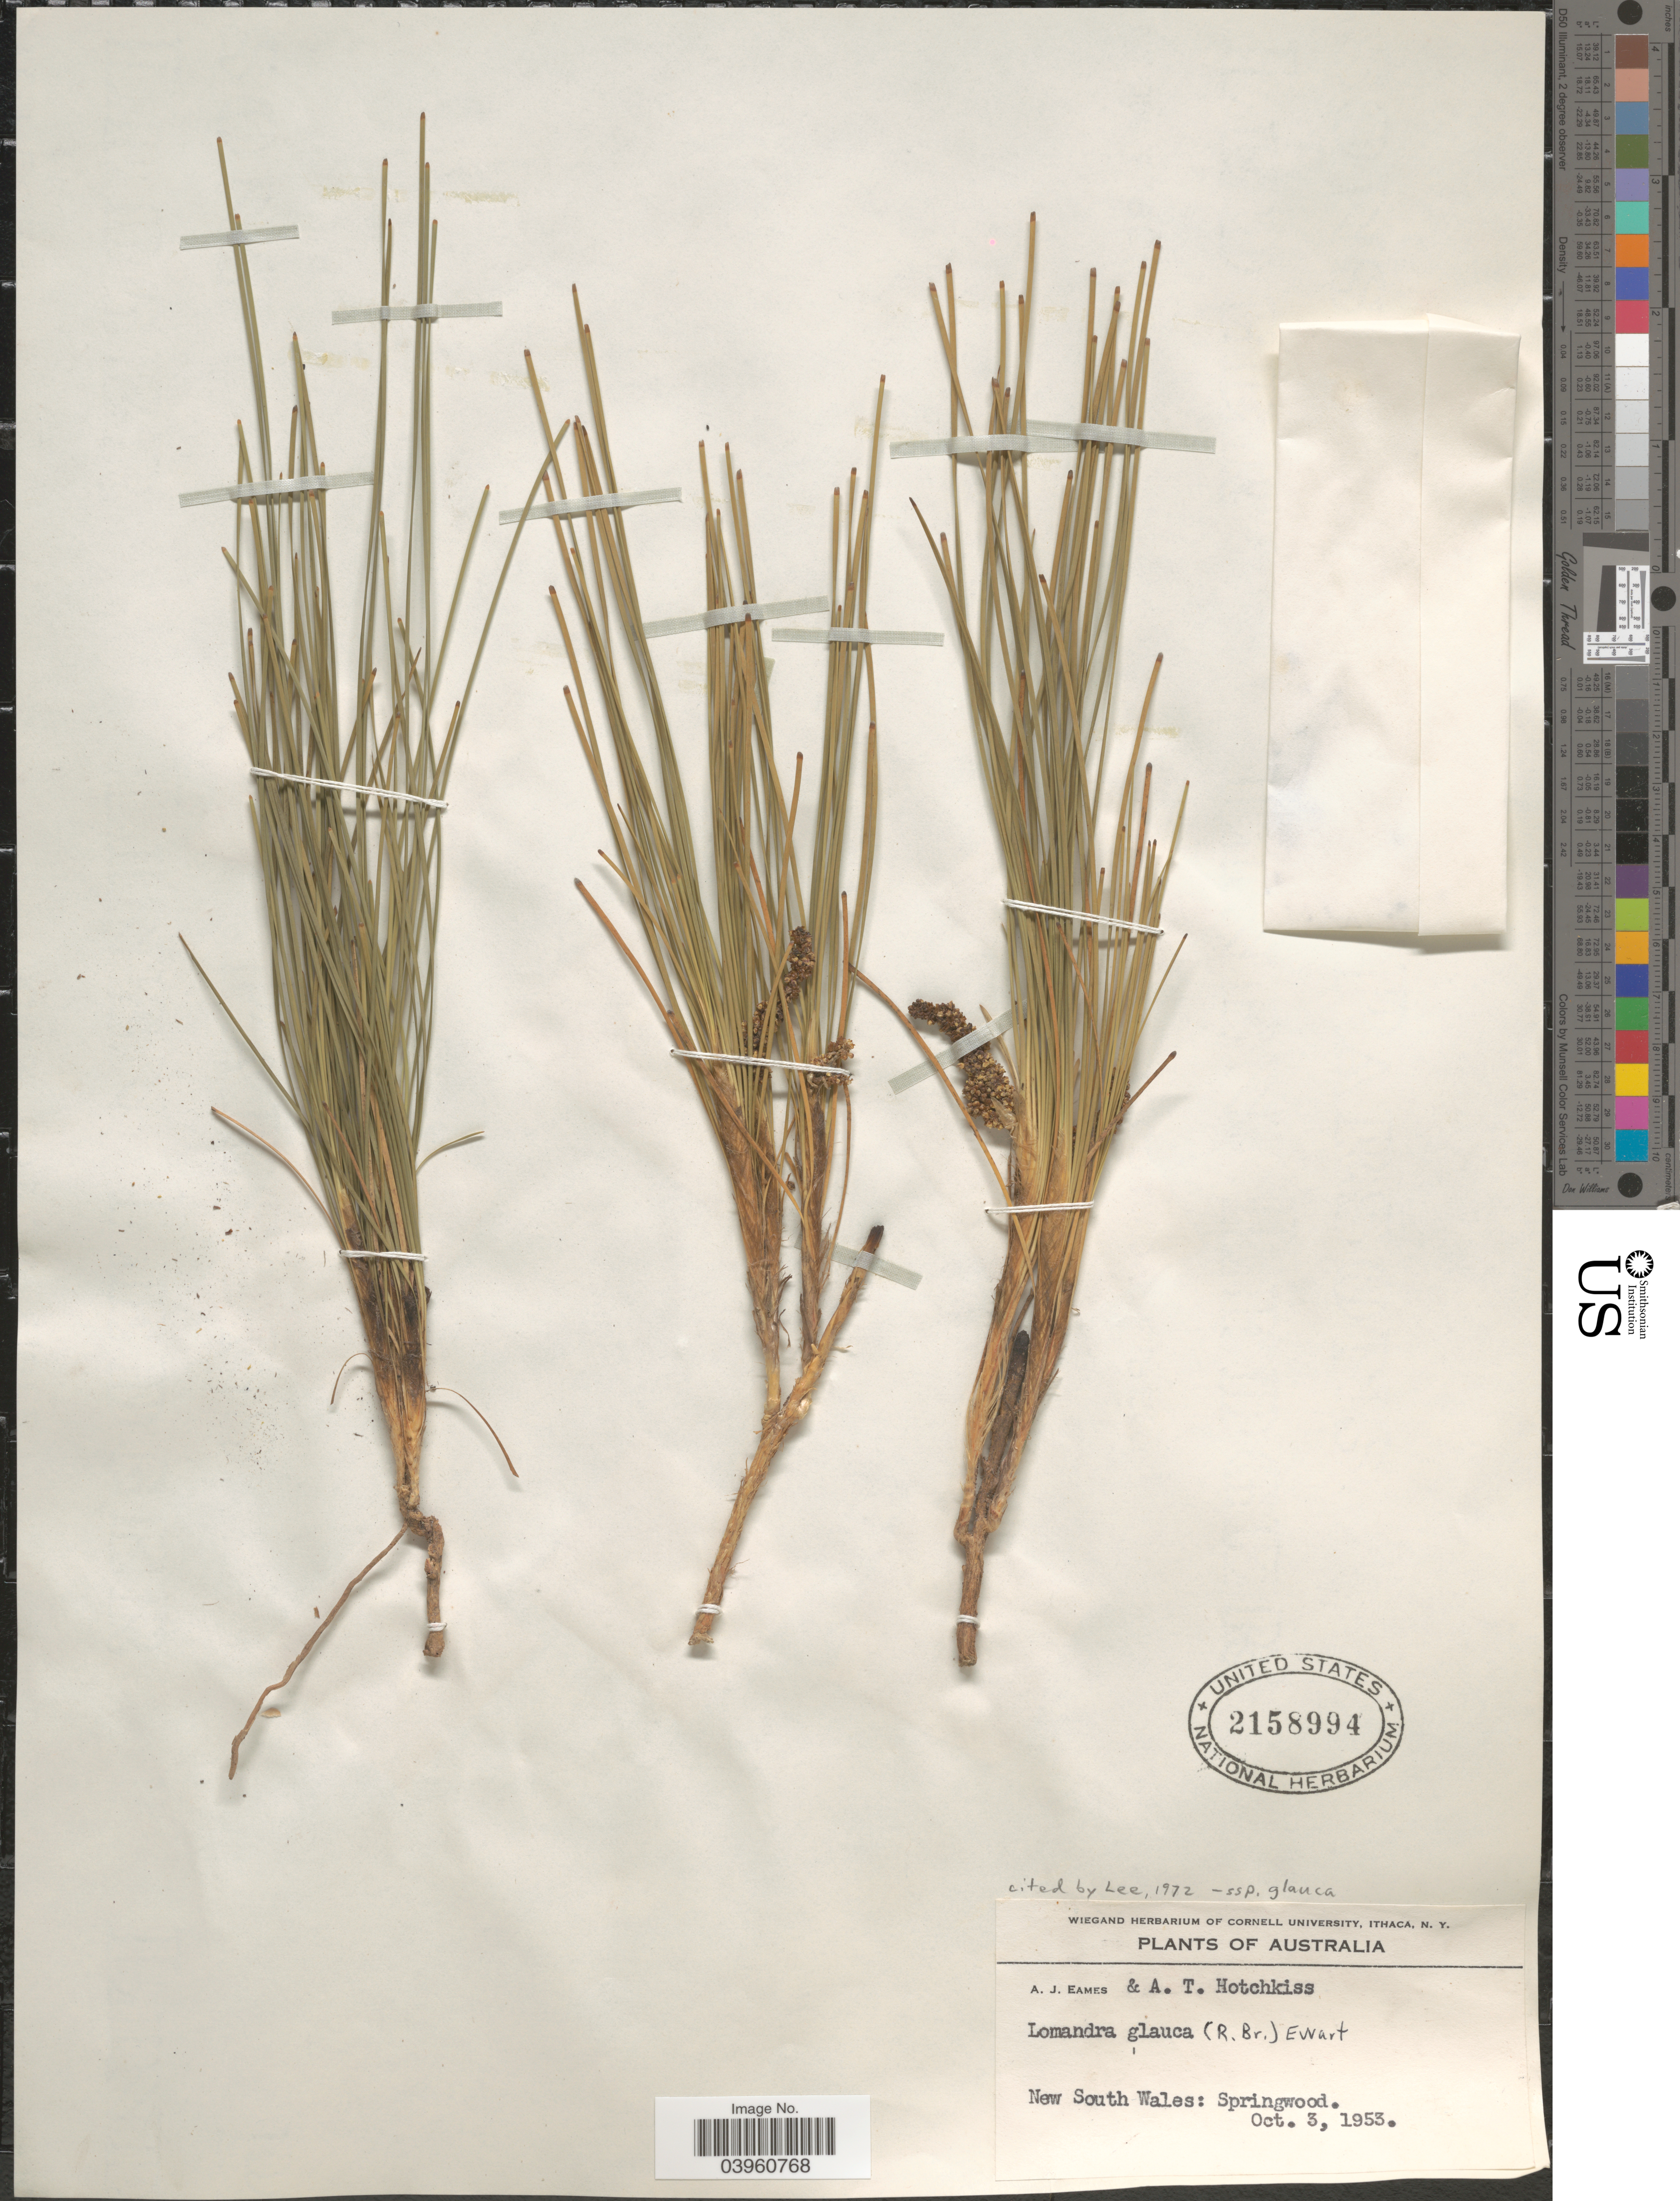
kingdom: Plantae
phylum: Tracheophyta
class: Liliopsida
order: Asparagales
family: Asparagaceae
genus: Lomandra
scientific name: Lomandra glauca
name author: (R. Br.) Ewart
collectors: A. J. Eames & A. Hotchkiss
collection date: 1953-10-03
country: Australia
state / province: New South Wales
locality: Springwood.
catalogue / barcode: US 2158994